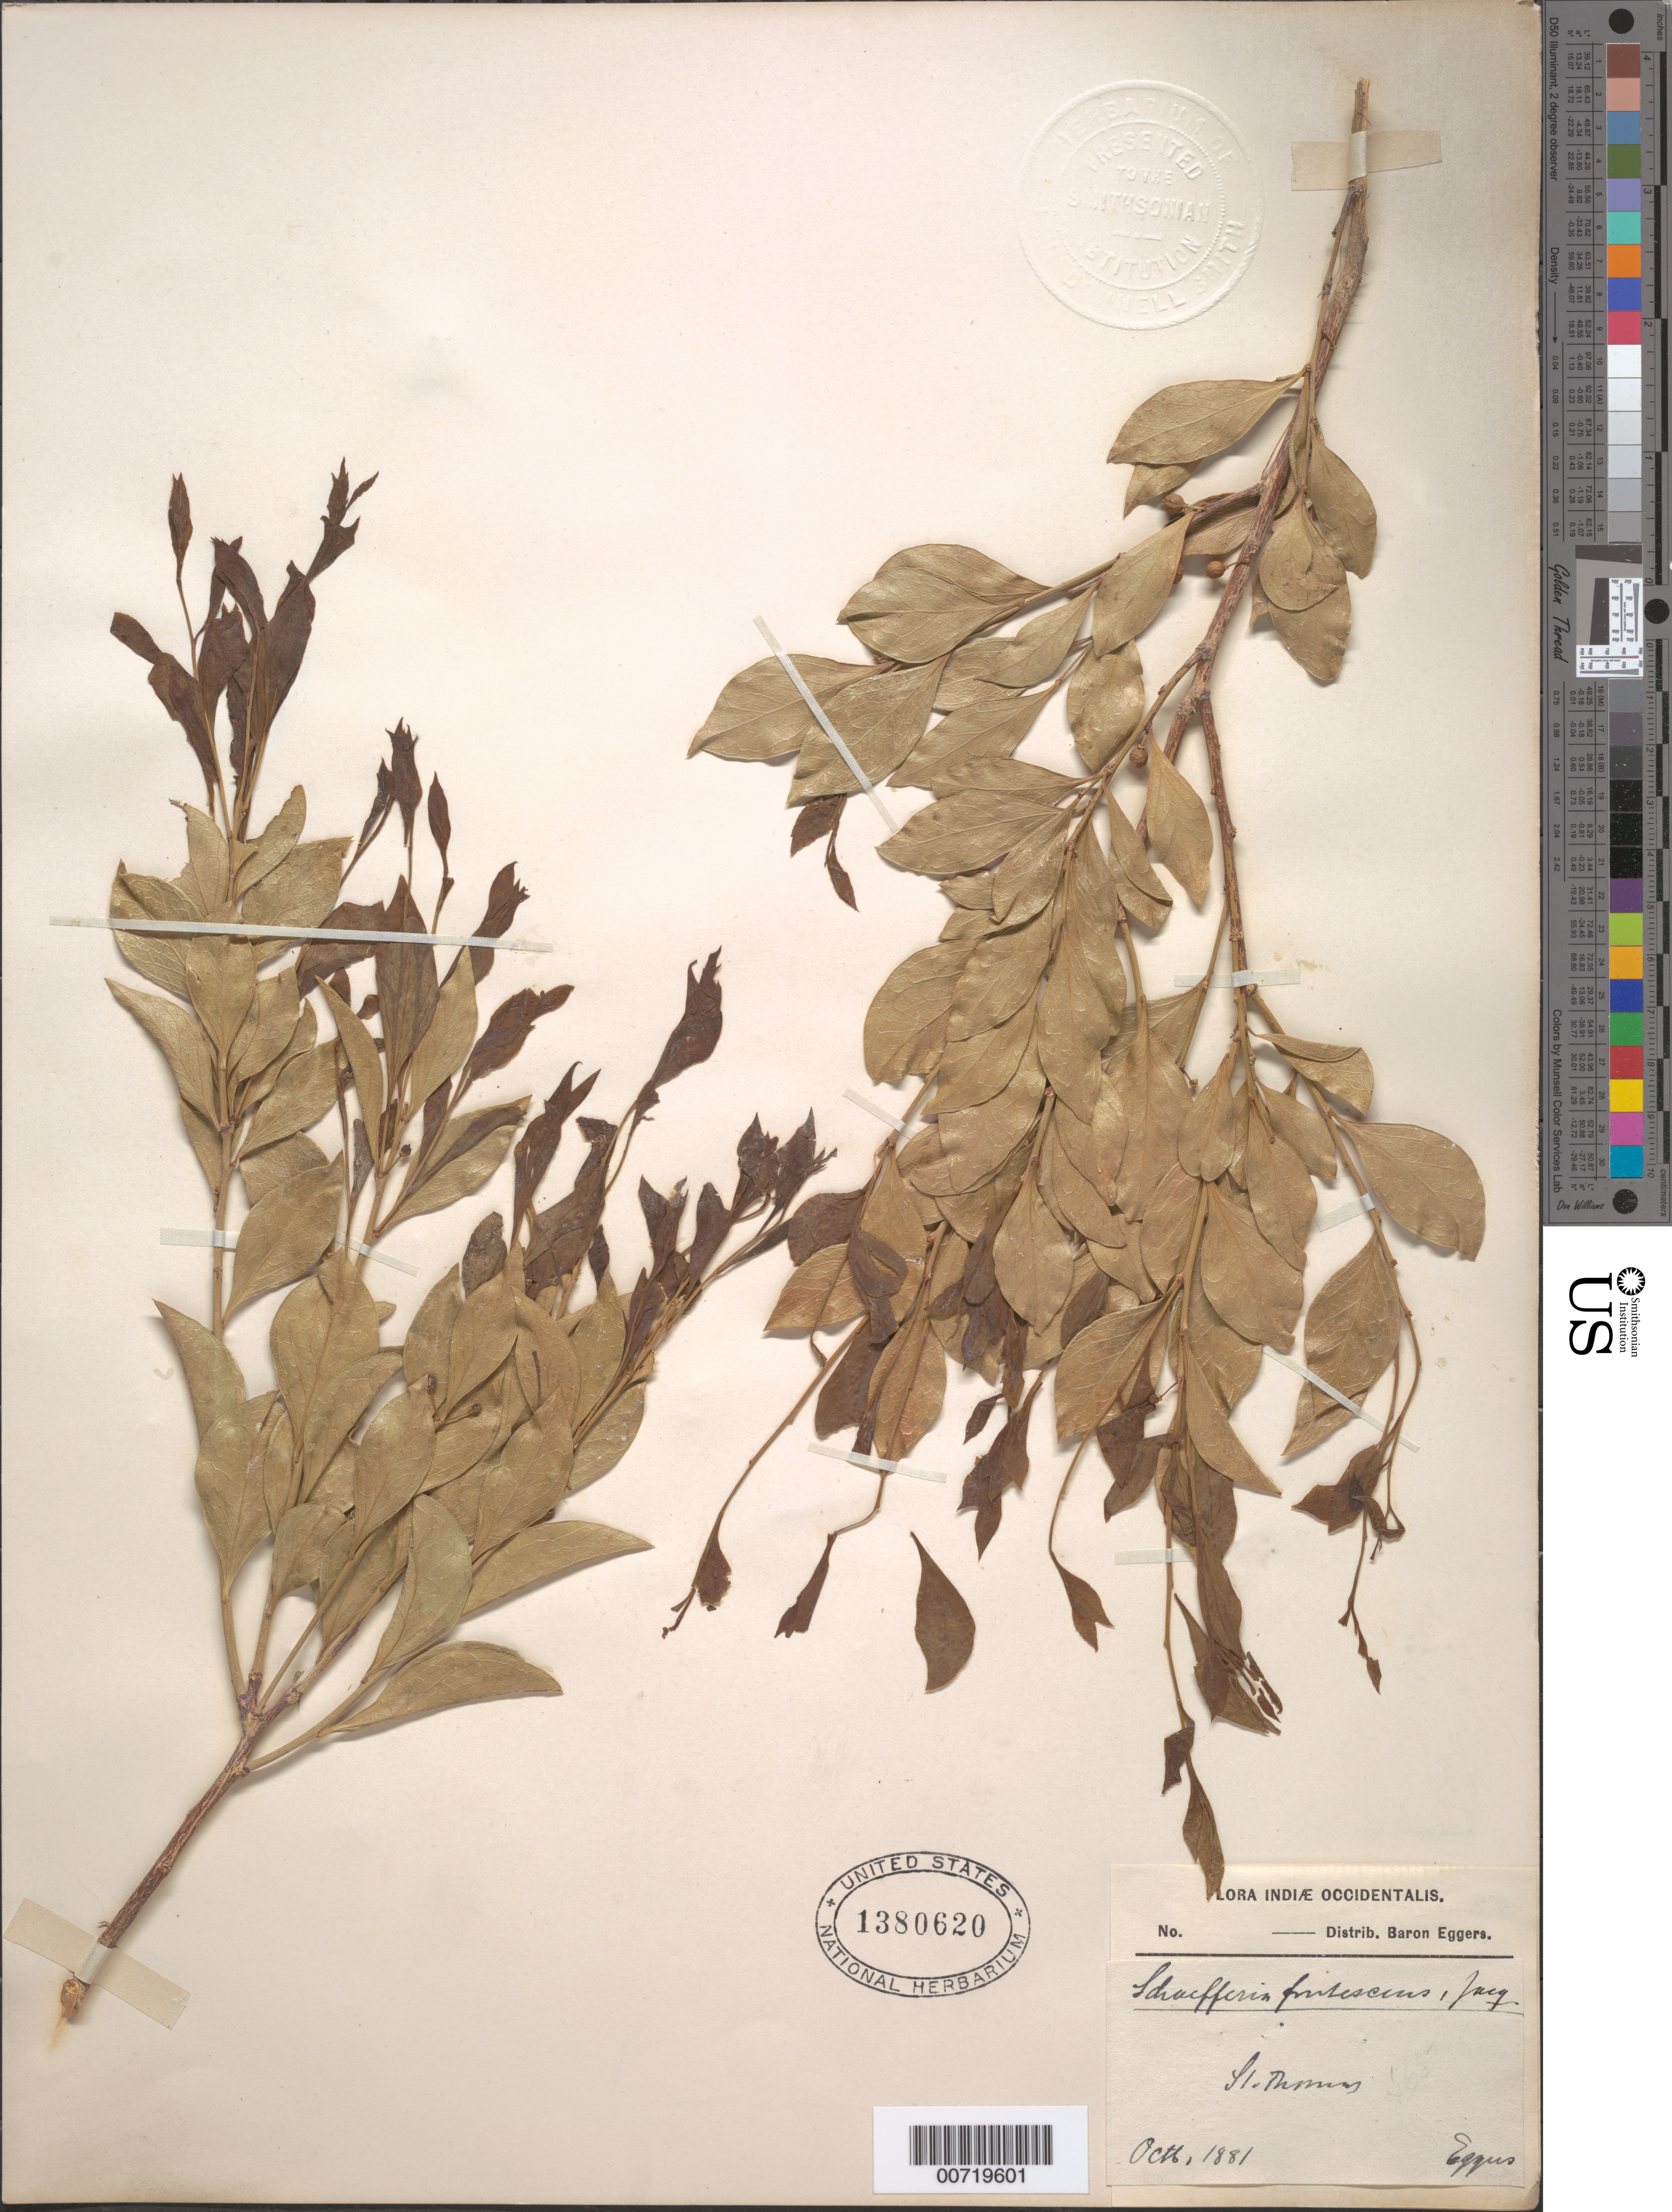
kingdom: Plantae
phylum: Tracheophyta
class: Magnoliopsida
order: Celastrales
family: Celastraceae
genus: Schaefferia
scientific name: Schaefferia frutescens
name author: Jacq.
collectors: H. F. A. von Eggers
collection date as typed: Oct 1881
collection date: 1881-10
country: U.S. Virgin Islands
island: St. Thomas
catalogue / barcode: US 1380620